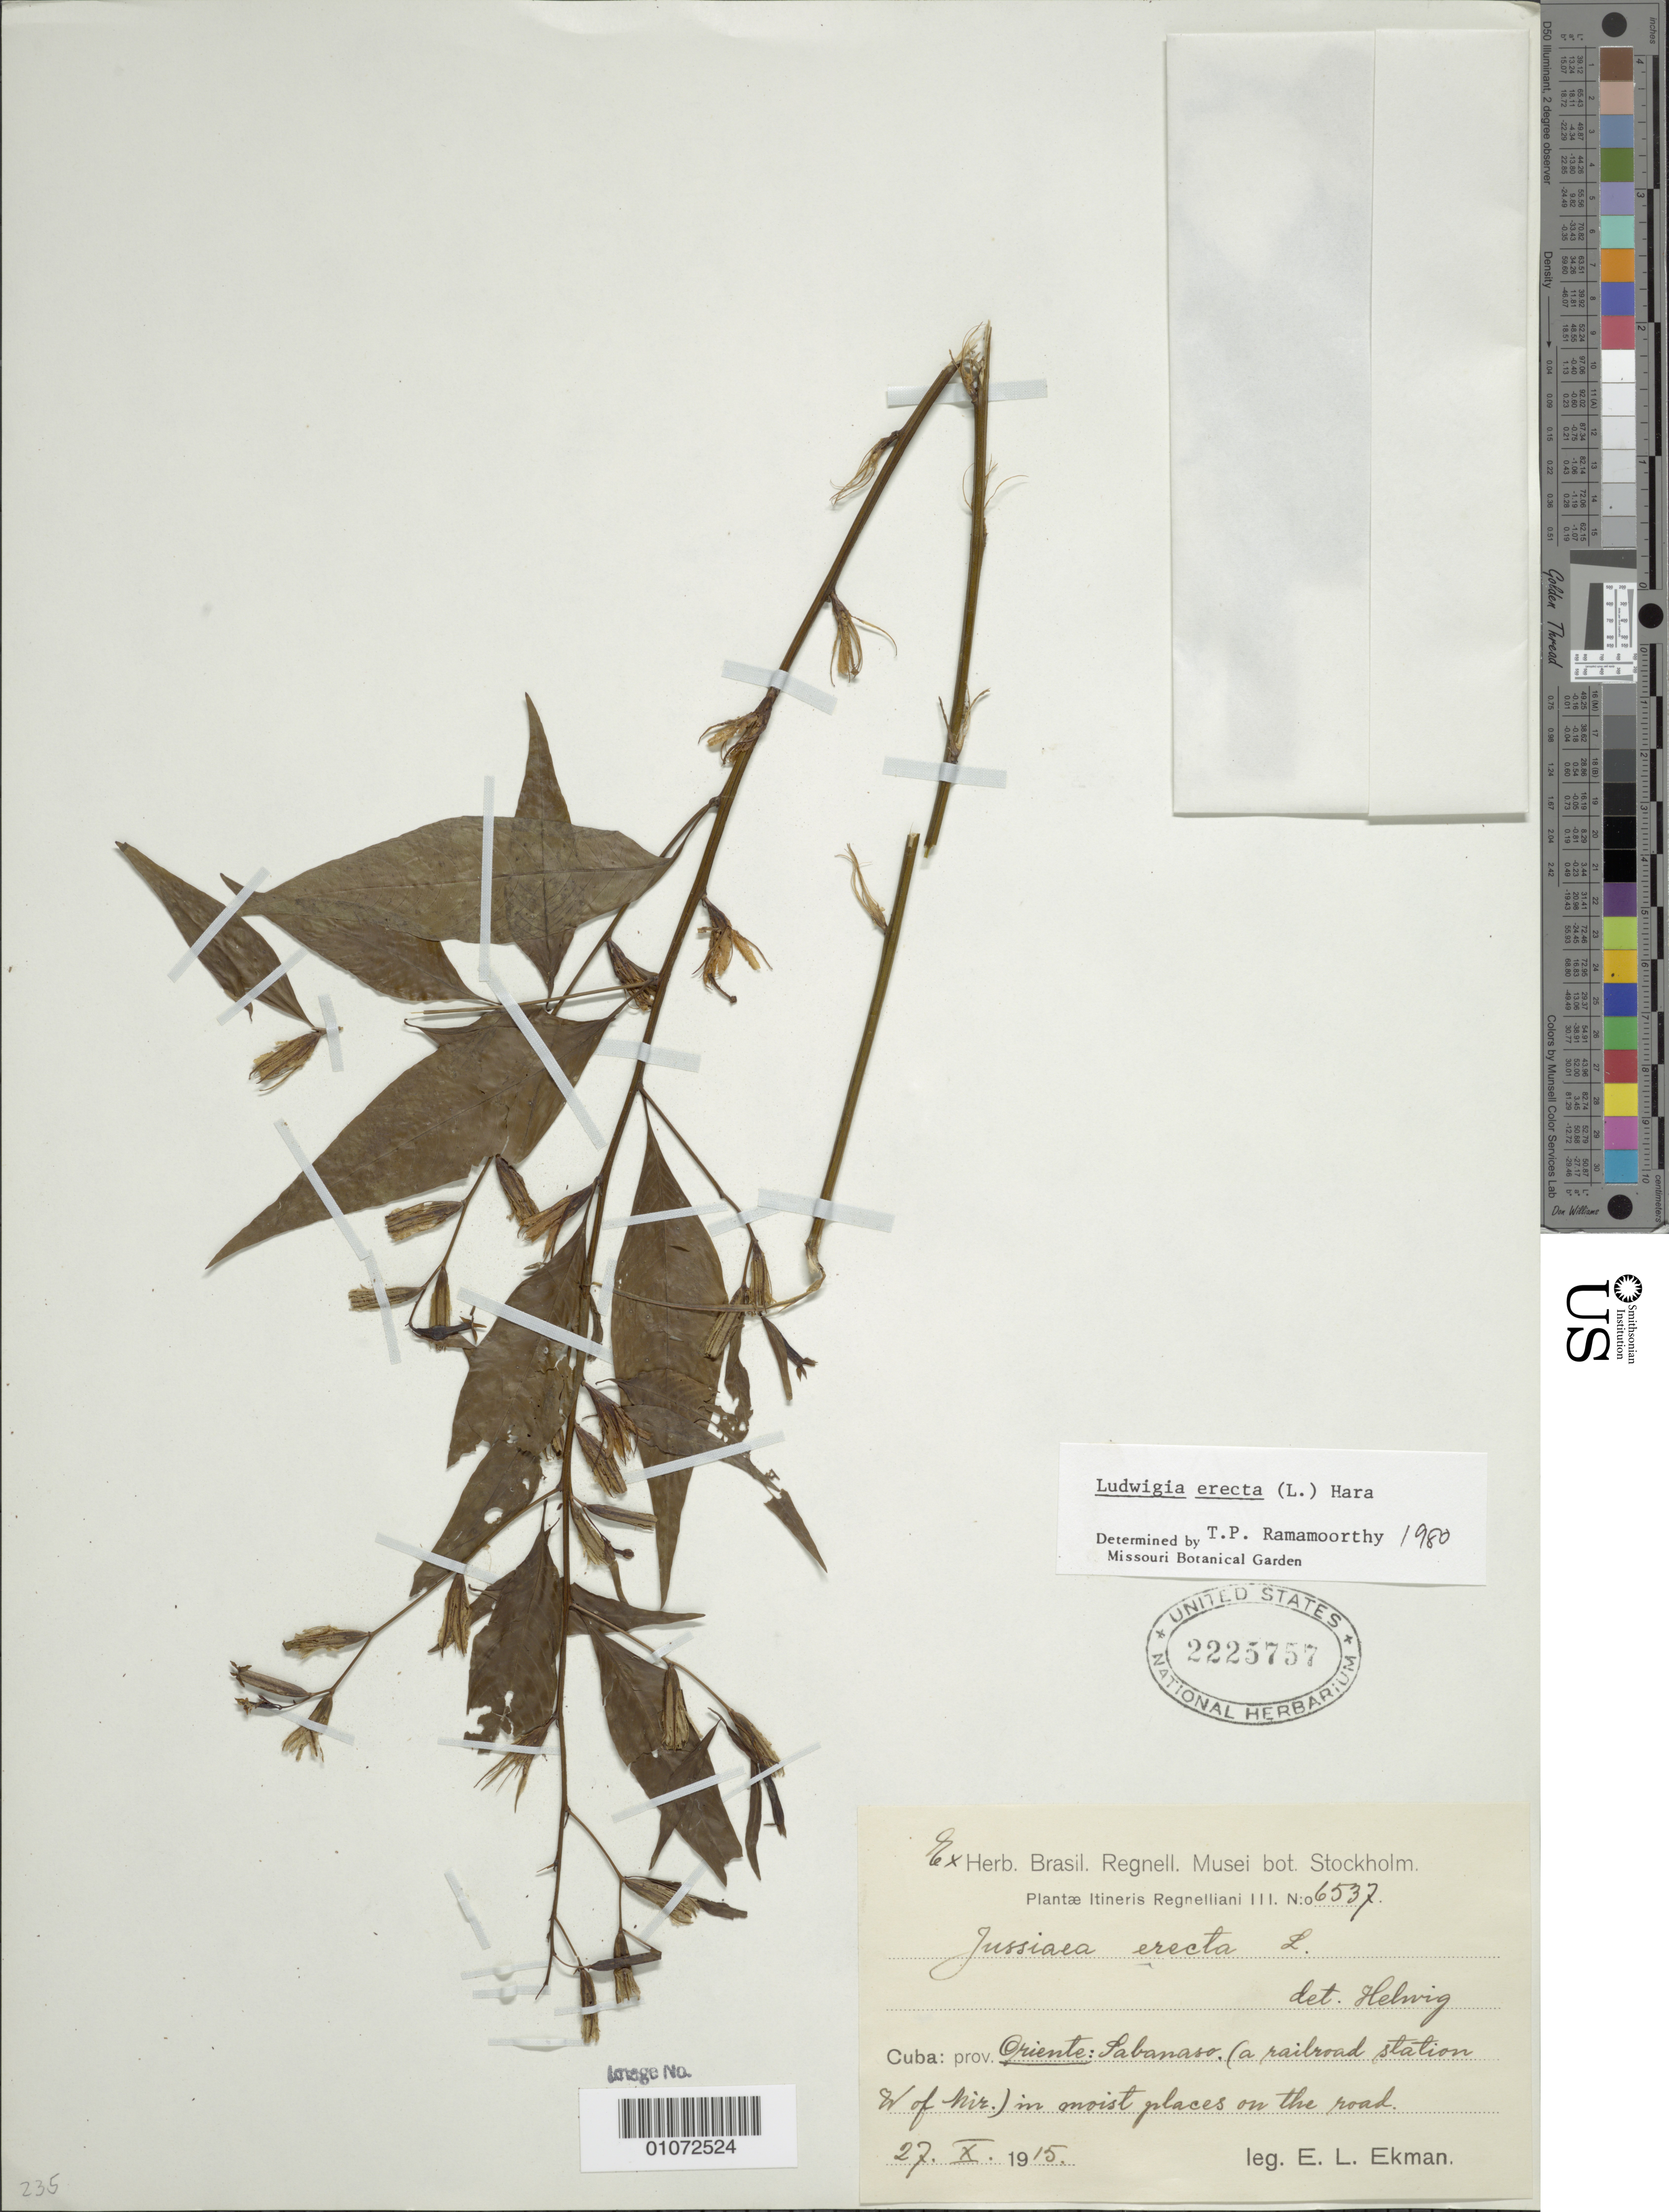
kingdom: Plantae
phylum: Tracheophyta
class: Magnoliopsida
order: Myrtales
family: Onagraceae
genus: Ludwigia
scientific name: Ludwigia erecta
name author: (L.) H. Hara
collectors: E. L. Ekman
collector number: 6537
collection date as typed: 27 Oct 1915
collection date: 1915-10-27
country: Cuba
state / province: Oriente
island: Cuba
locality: Savannas, a raildroad station west of Hir , in moist places on the road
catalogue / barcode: US 2225757